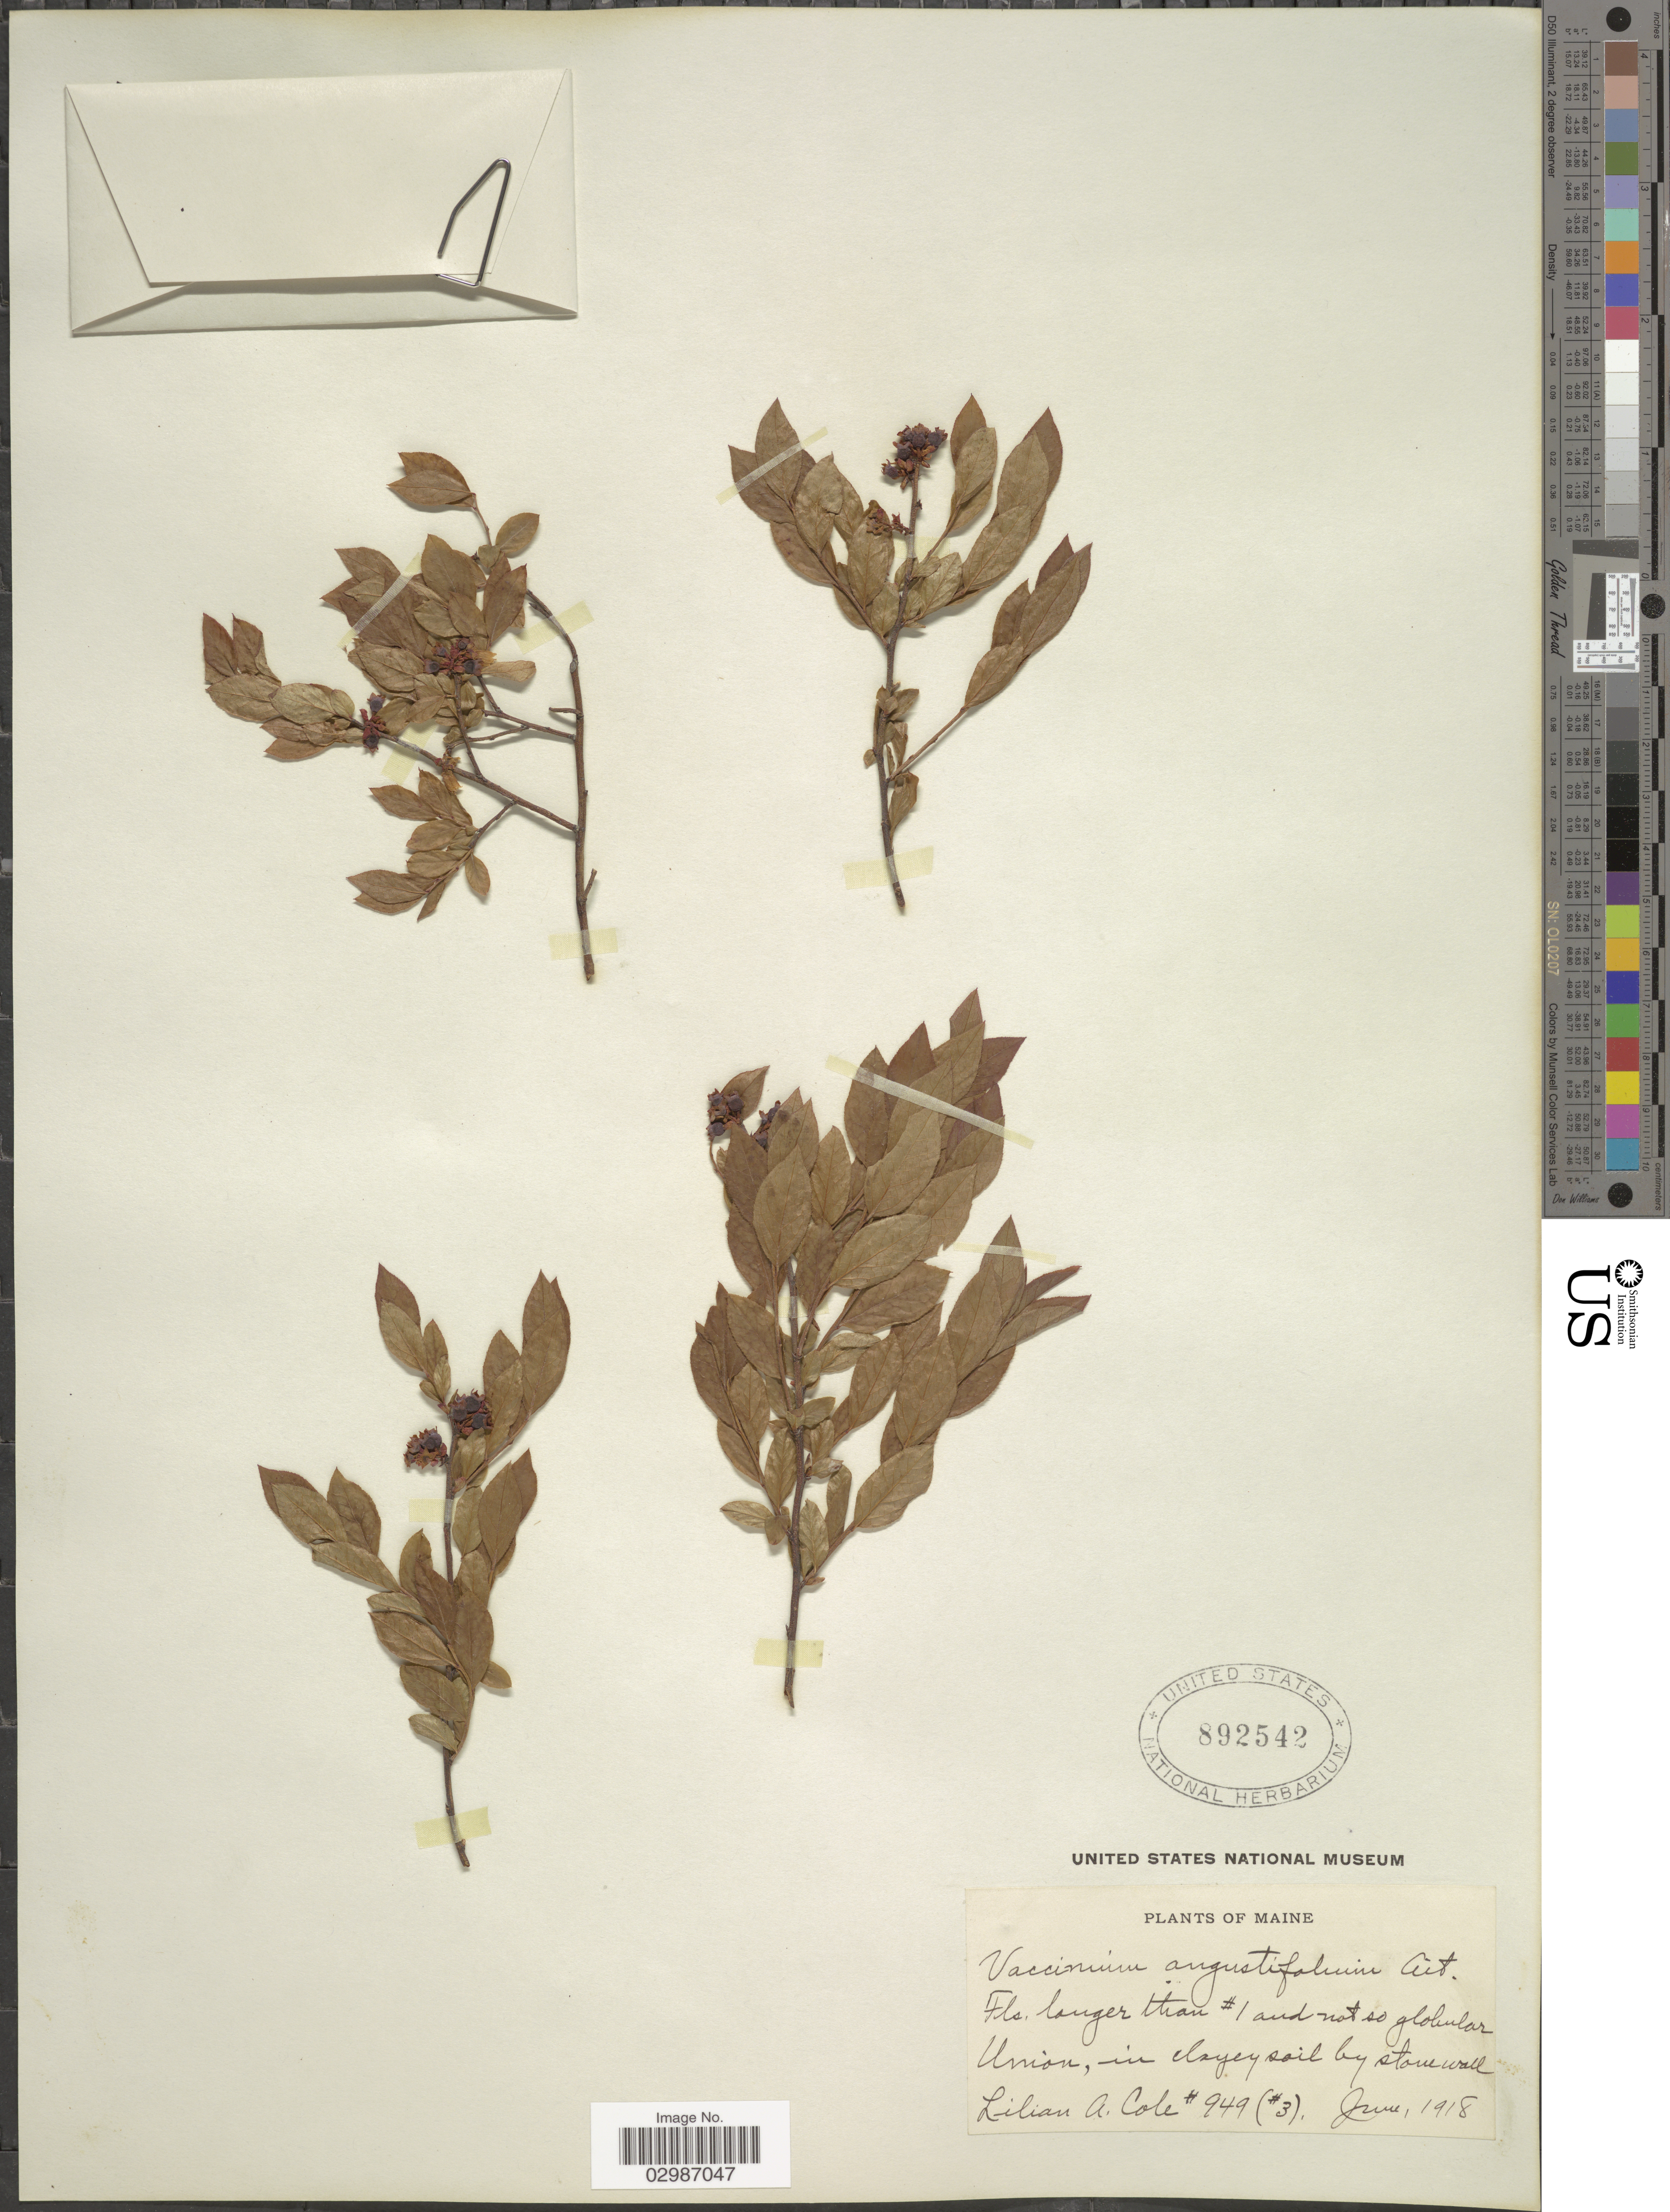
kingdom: Plantae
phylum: Tracheophyta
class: Magnoliopsida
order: Ericales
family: Ericaceae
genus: Vaccinium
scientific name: Vaccinium angustifolium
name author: Aiton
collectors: L. A. Cole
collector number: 949(#3)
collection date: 1918-06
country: United States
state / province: Maine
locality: Union, in clayey soil by stonewall.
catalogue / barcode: US 892542